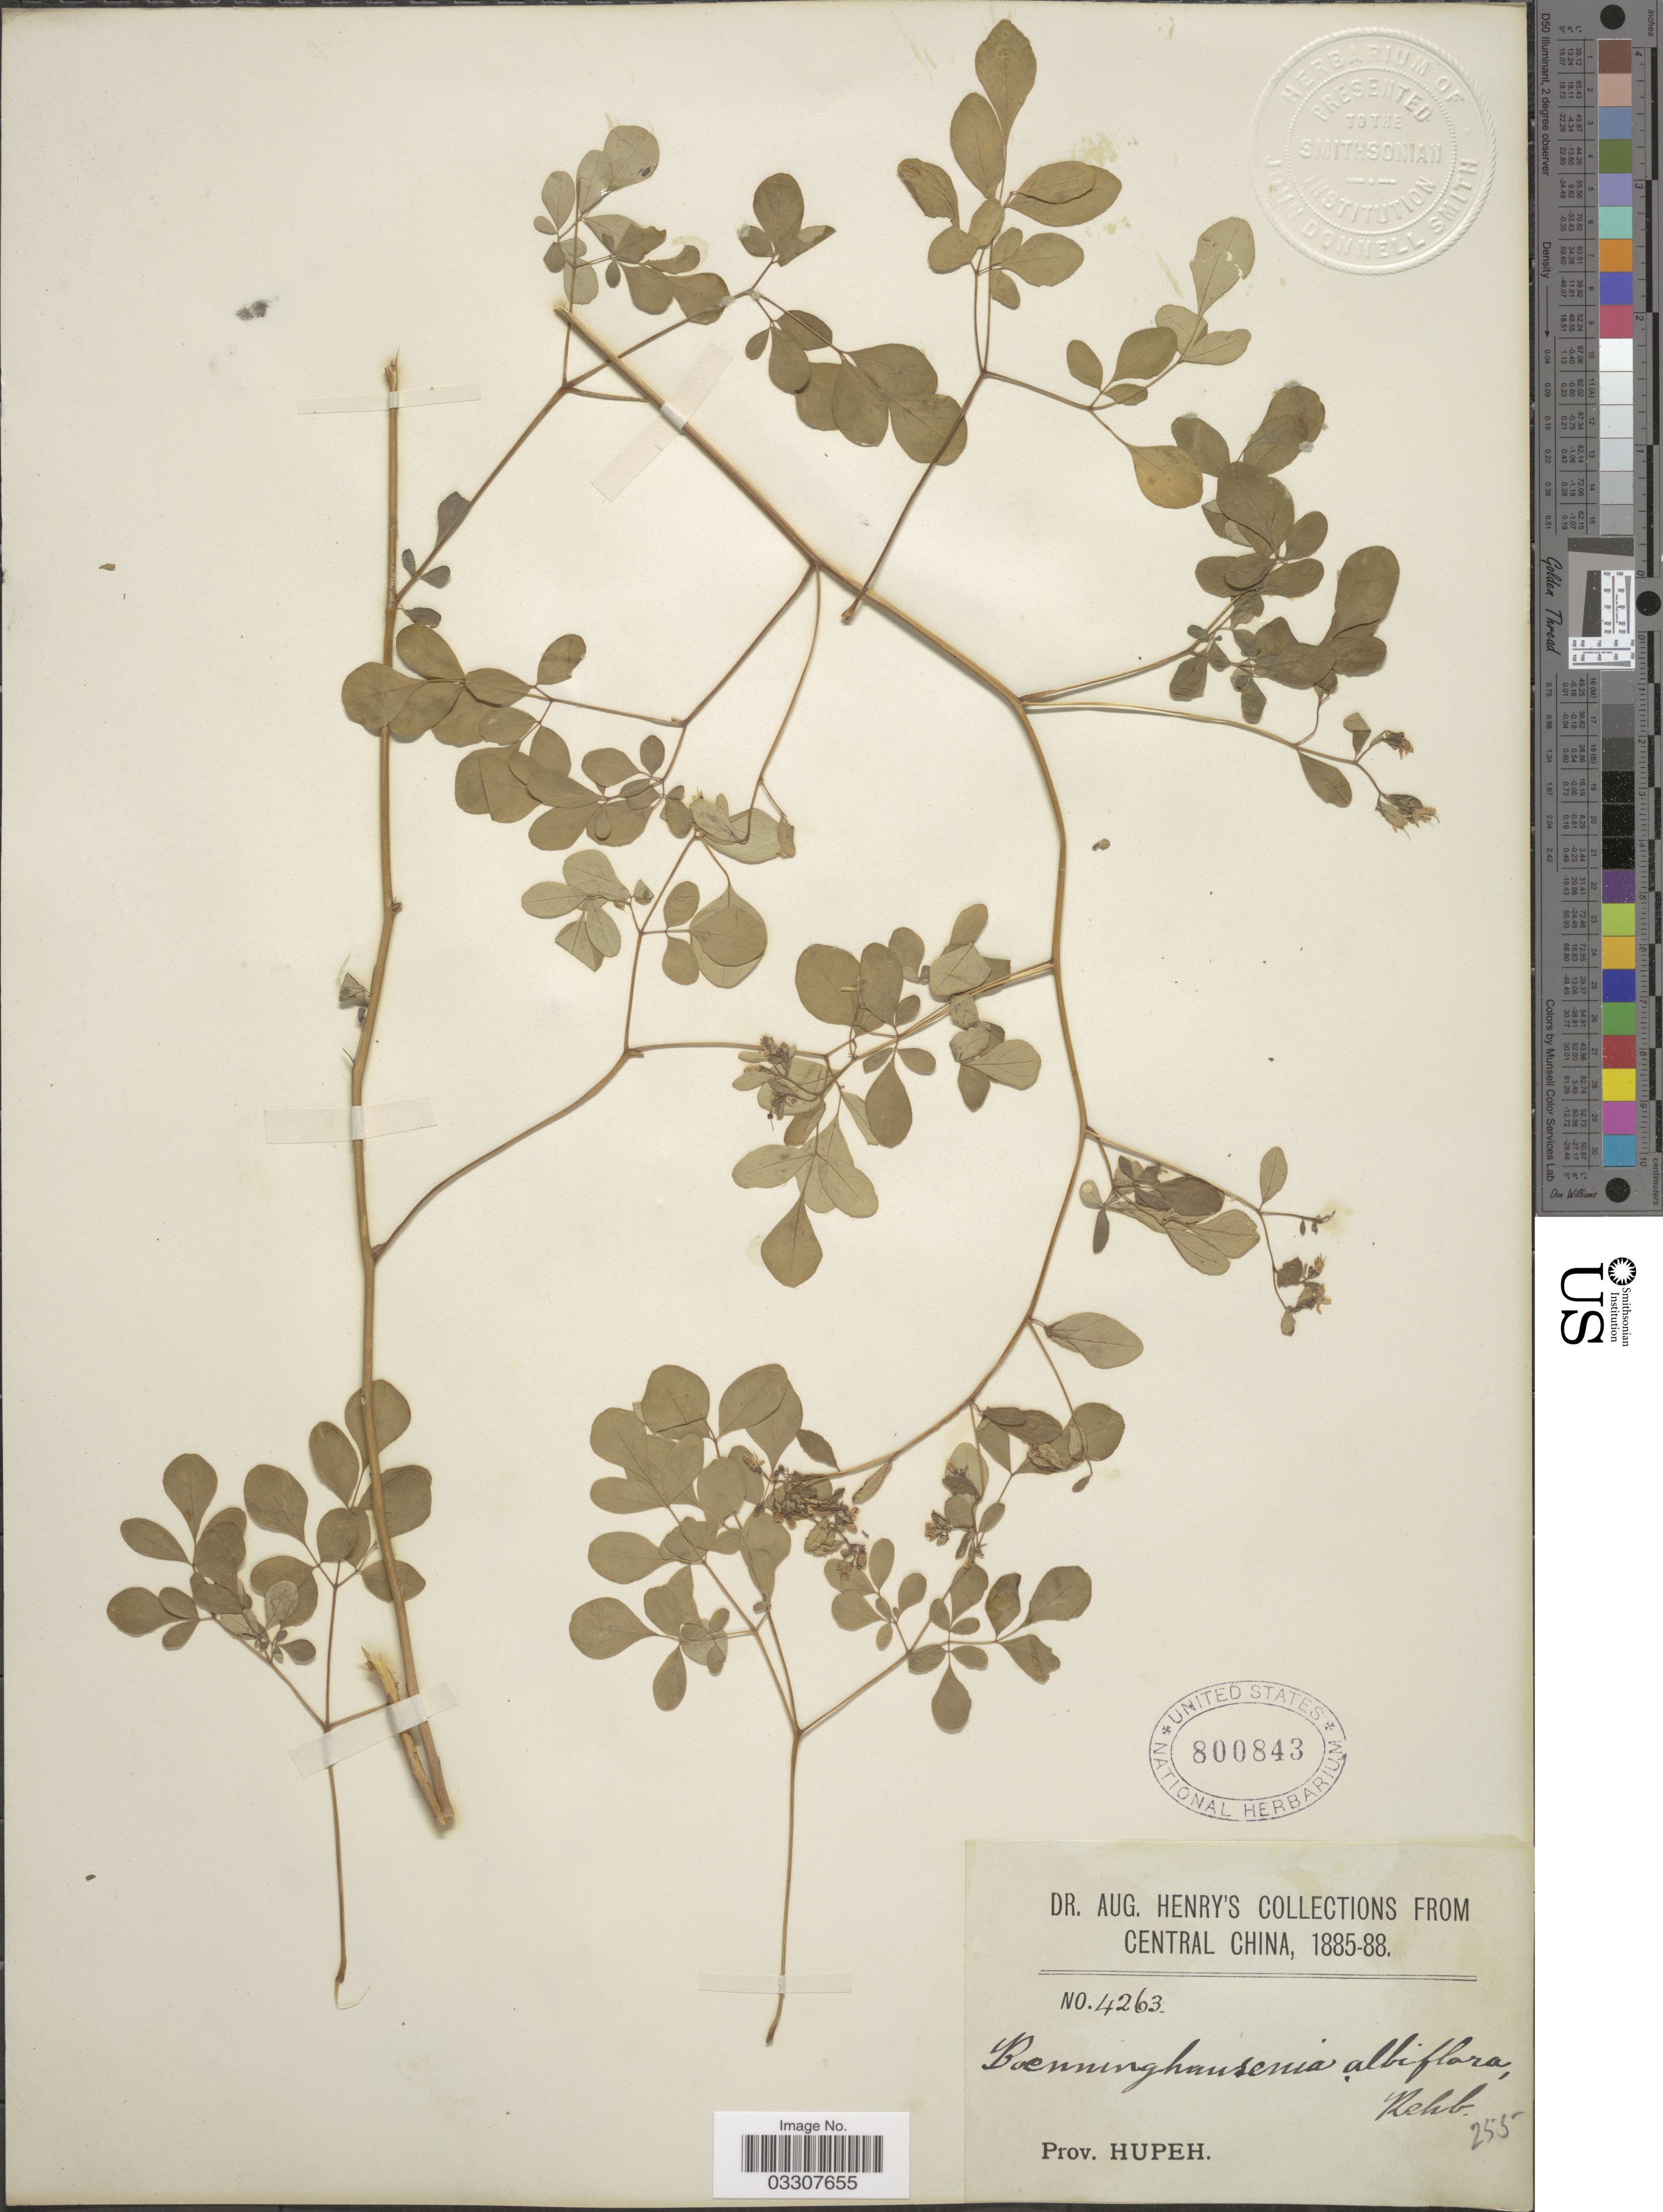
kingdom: Plantae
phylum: Tracheophyta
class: Magnoliopsida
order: Sapindales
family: Rutaceae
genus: Boenninghausenia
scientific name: Boenninghausenia albiflora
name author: (Hook.) Meisn.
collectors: A. Henry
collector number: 4263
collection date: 1885/1888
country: China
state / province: Hubei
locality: Central China, Prov. Hupeh.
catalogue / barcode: US 800843